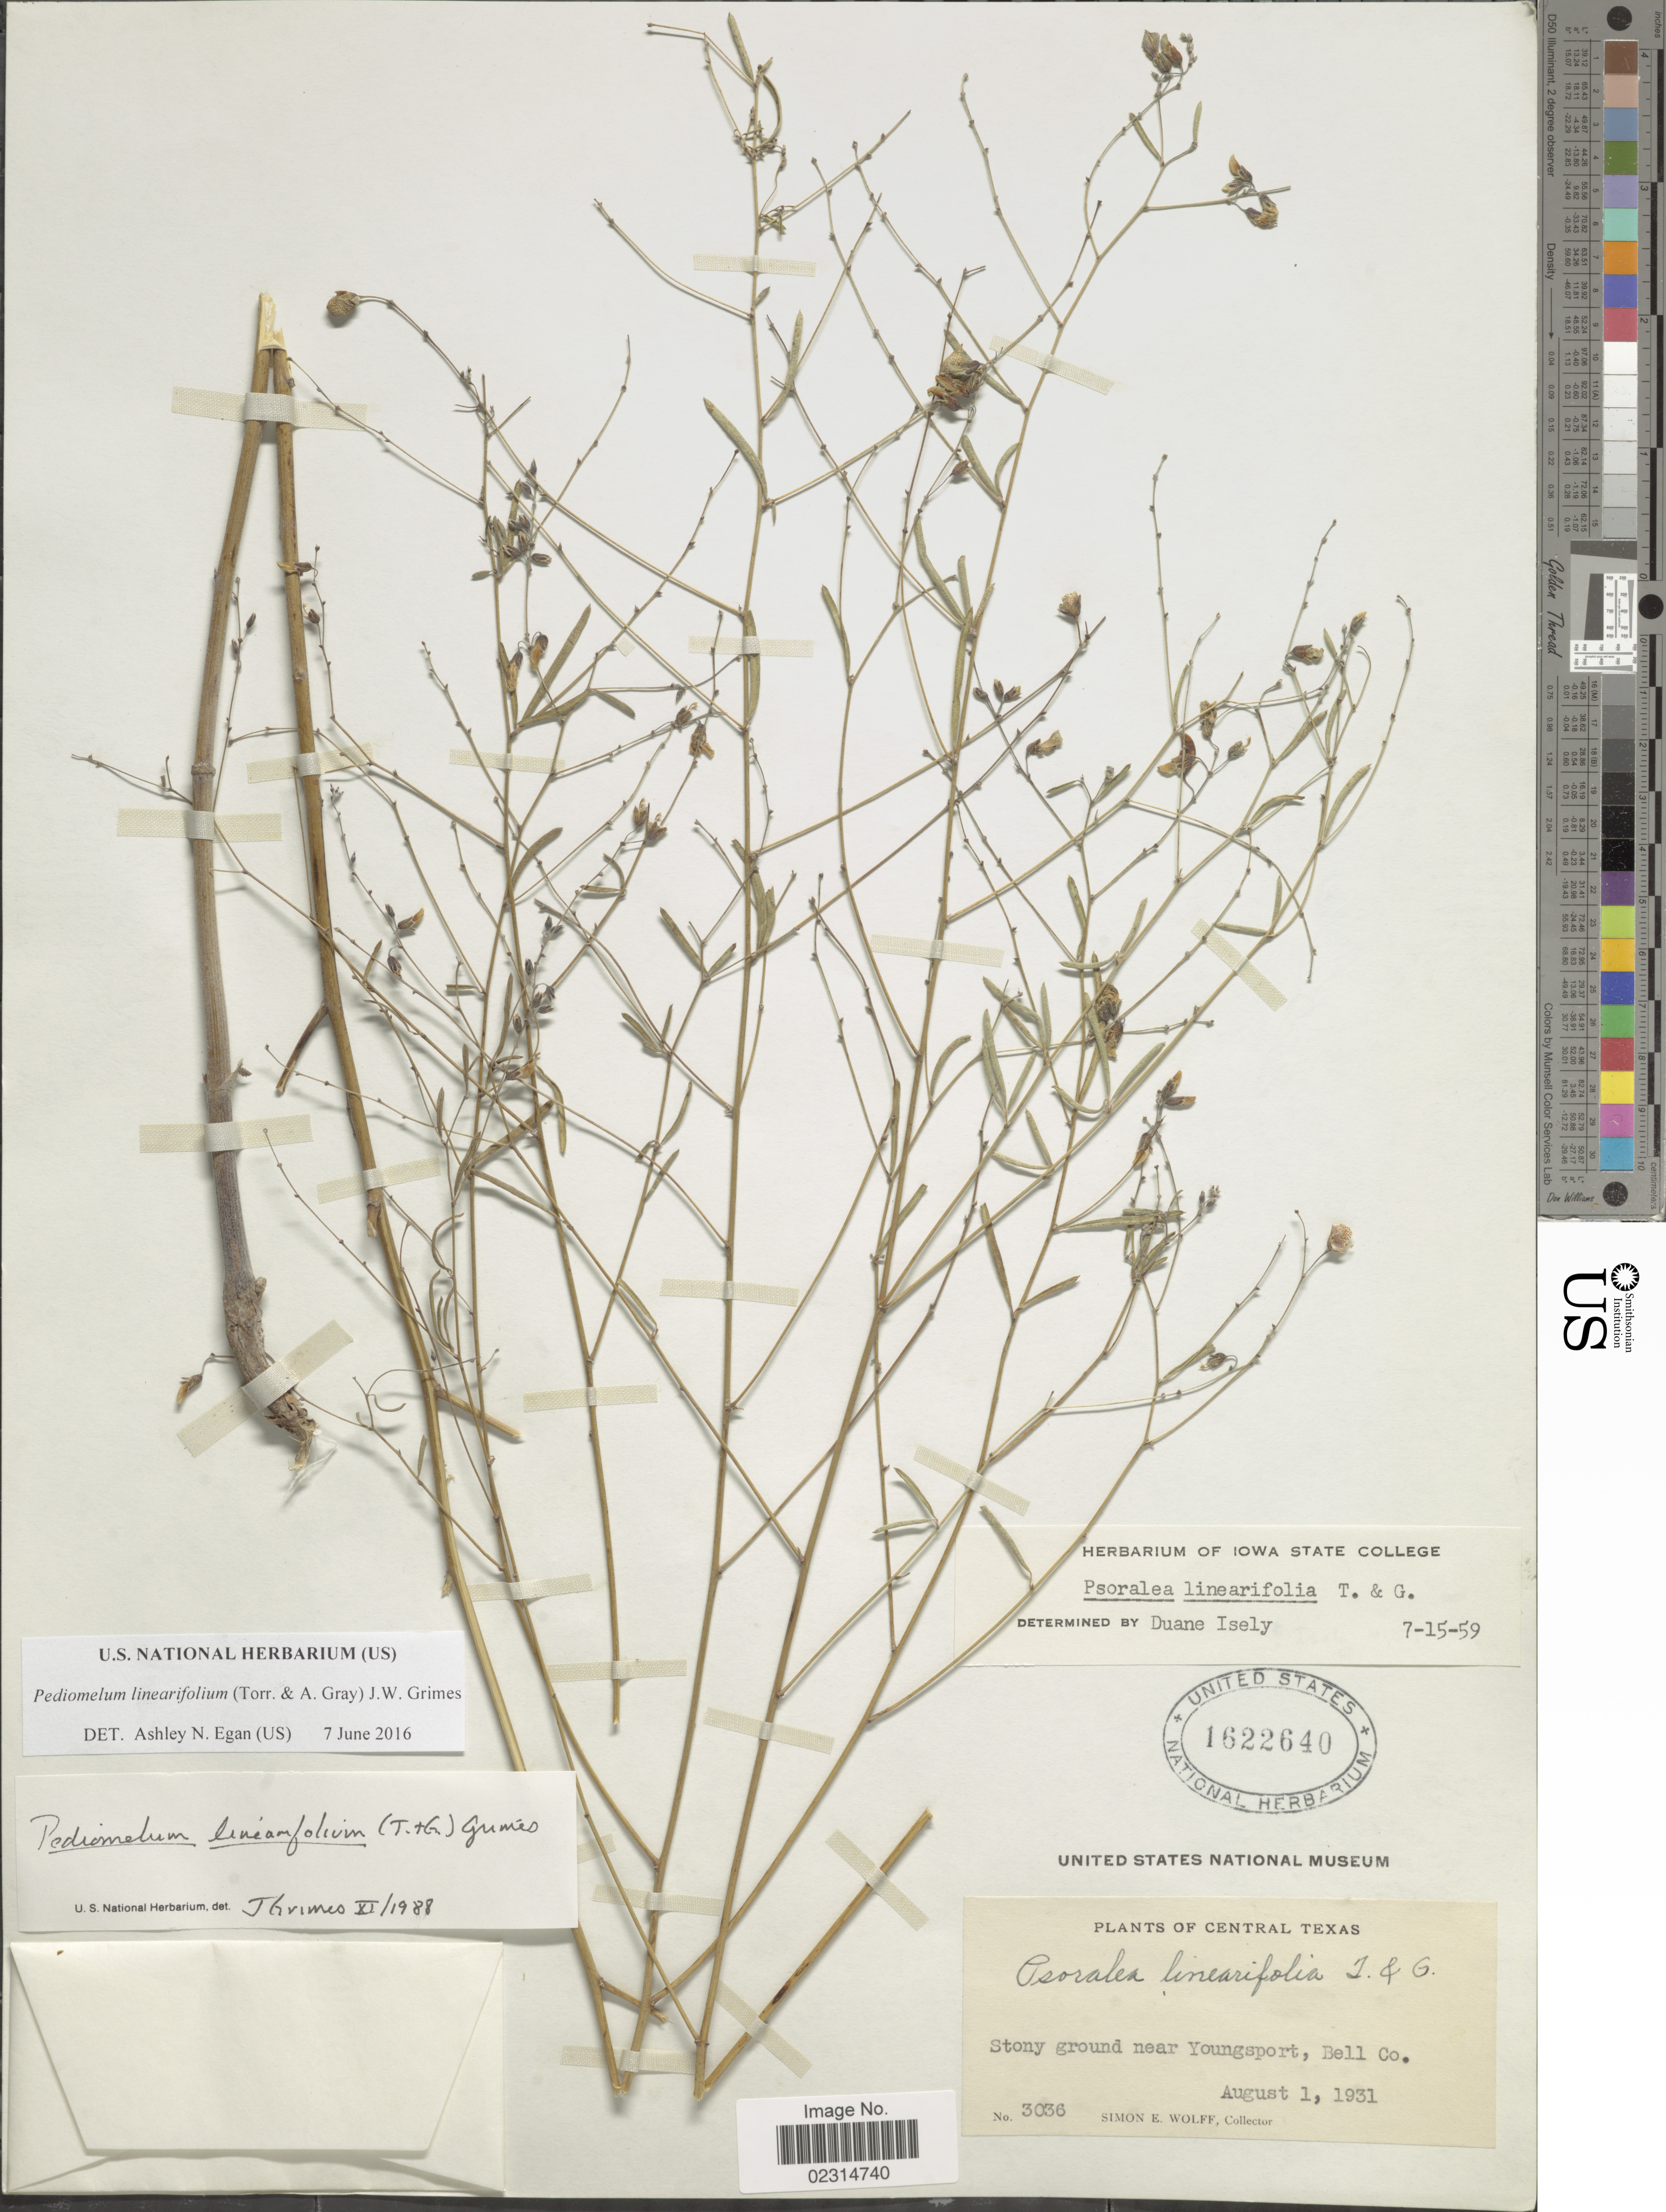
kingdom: Plantae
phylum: Tracheophyta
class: Magnoliopsida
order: Fabales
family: Fabaceae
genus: Pediomelum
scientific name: Pediomelum linearifolium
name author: (Torr. & A. Gray) J.W. Grimes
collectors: S. E. Wolff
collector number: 3036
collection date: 1931-08-01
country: United States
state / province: Texas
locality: Central Texas, Stony ground near Youngsport, Bell Co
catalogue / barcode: US 1622640